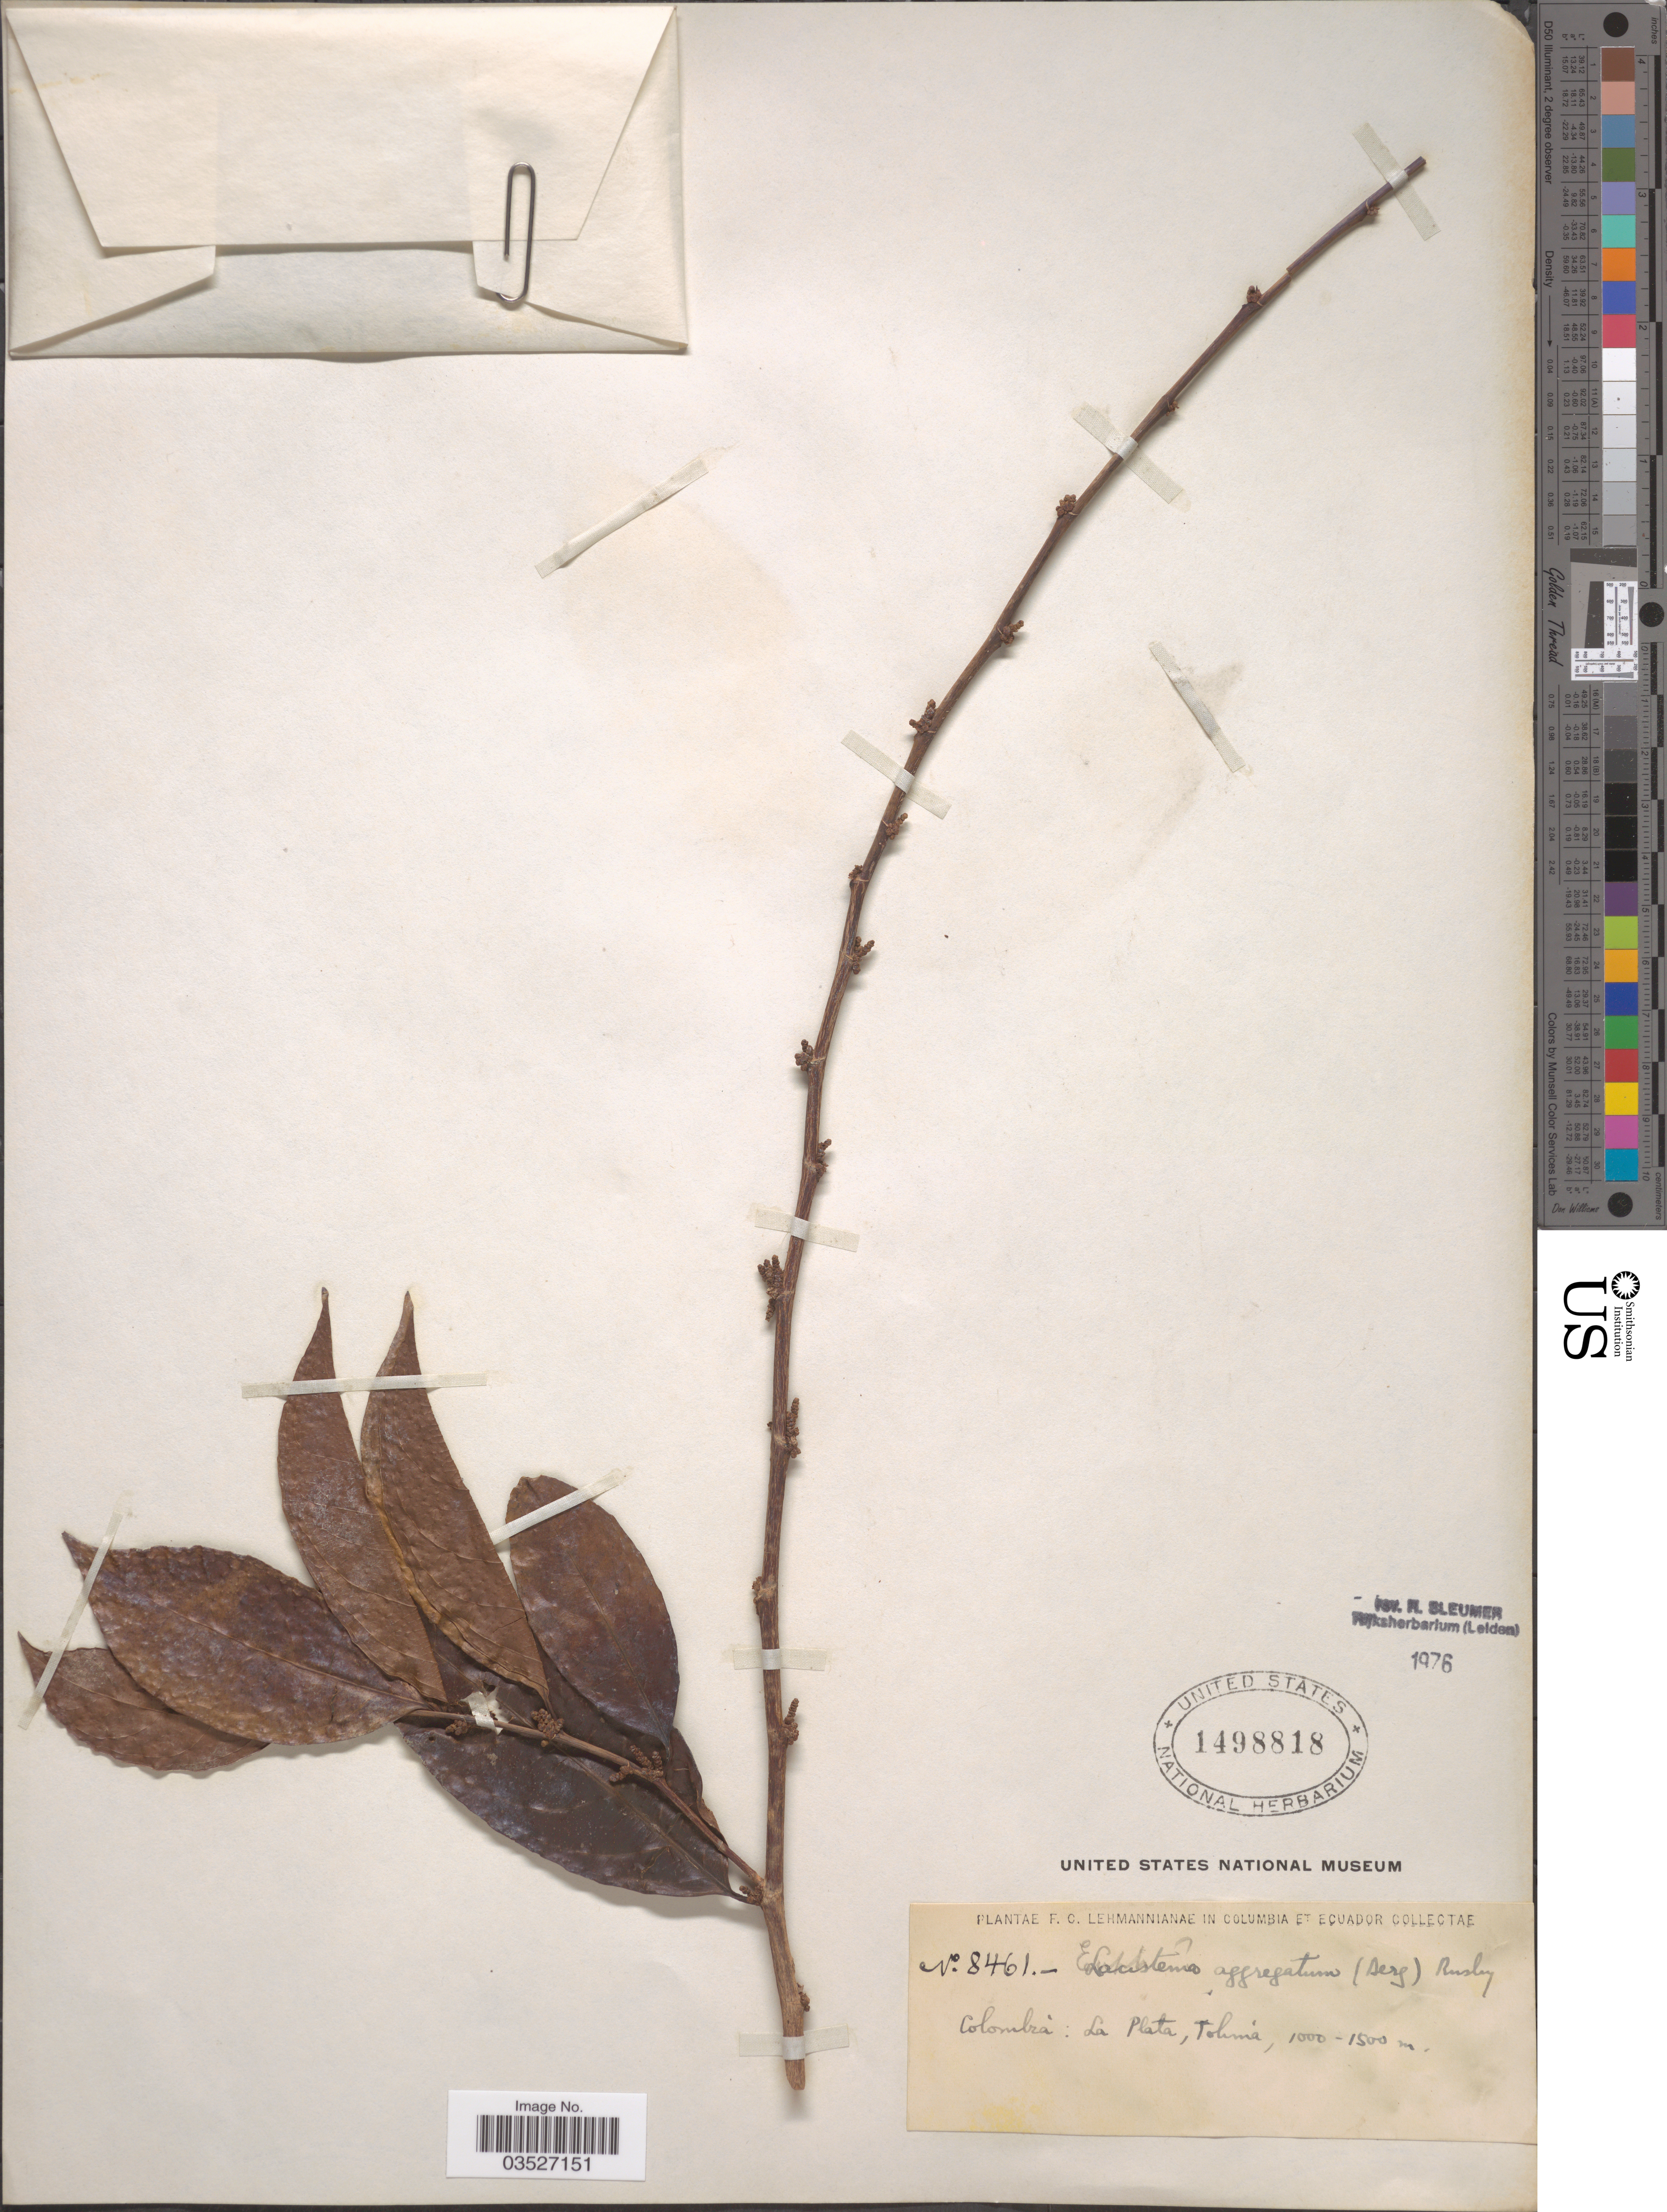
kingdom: Plantae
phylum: Tracheophyta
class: Magnoliopsida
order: Malpighiales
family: Lacistemataceae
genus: Lacistema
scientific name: Lacistema aggregatum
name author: (P.J. Bergius) Rusby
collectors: F. C. Lehmann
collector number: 8461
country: Colombia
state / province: Tolima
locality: La Plata.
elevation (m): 1000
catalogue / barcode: US 1498818